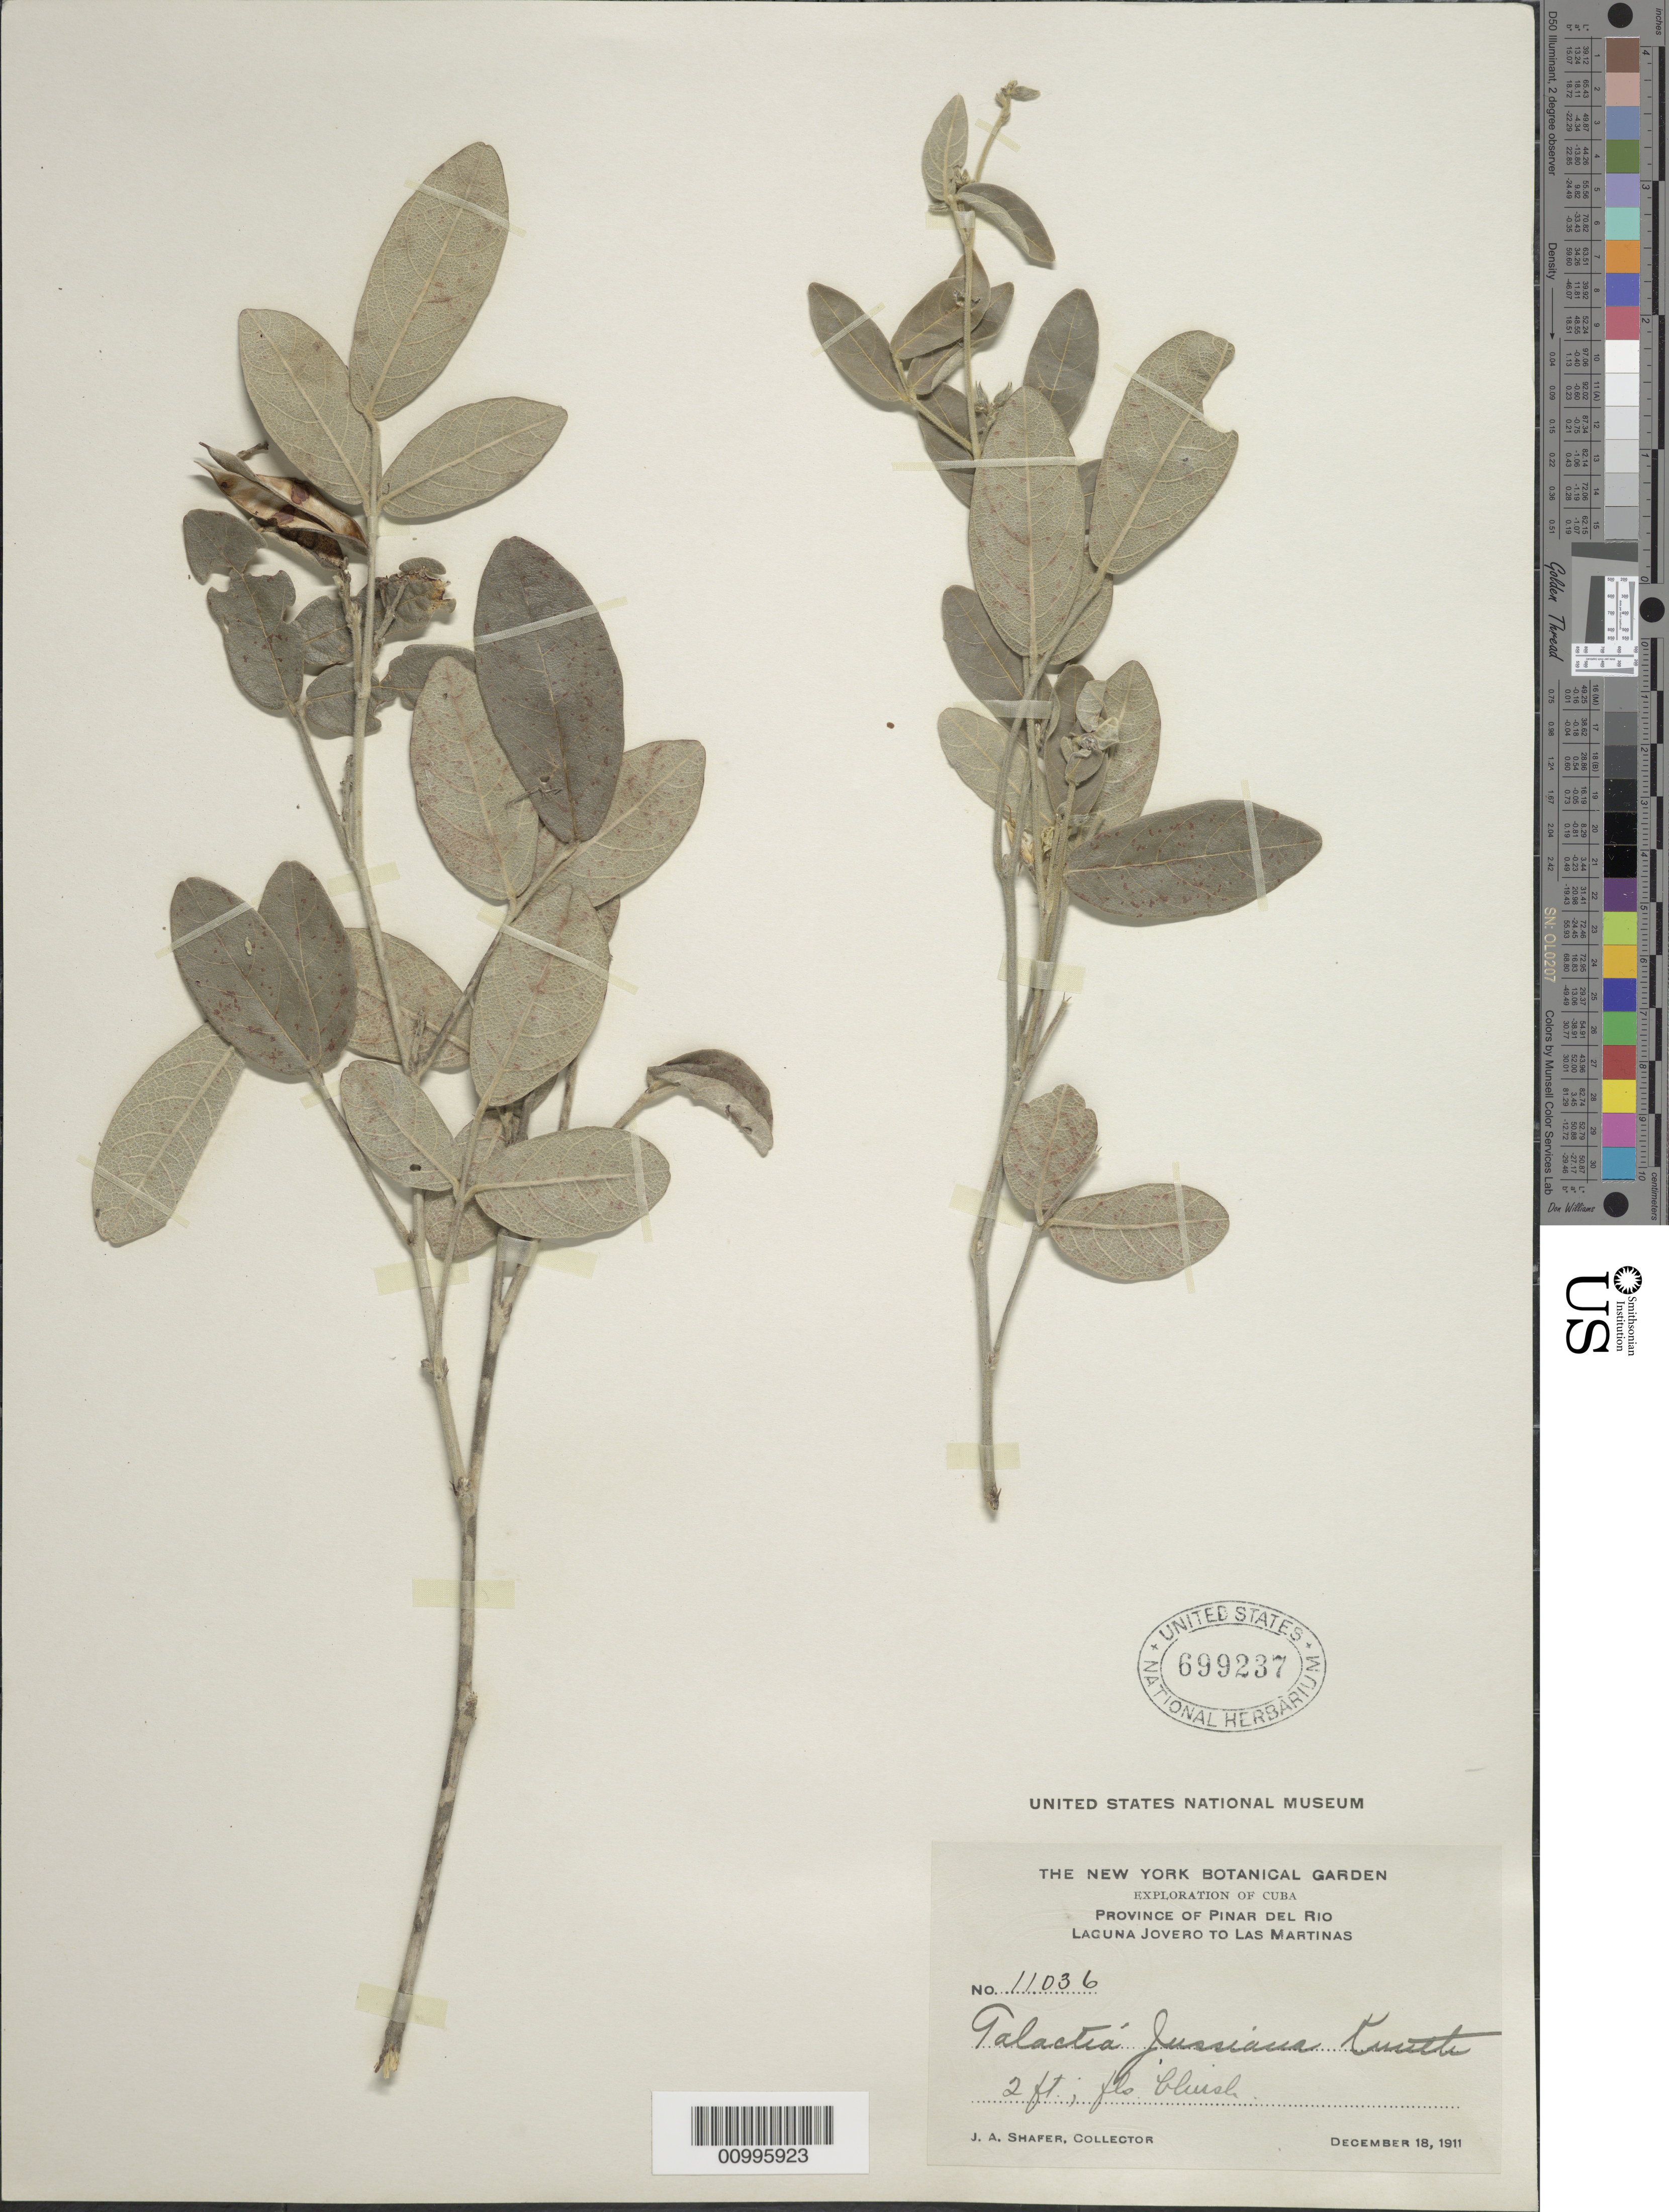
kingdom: Plantae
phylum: Tracheophyta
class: Magnoliopsida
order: Fabales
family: Fabaceae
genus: Galactia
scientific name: Galactia jussiaeana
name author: Kunth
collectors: J. A. Shafer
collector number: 11036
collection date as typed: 18 Dec 1911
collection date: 1911-12-18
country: Cuba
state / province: Pinar del Rio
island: Cuba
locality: Pinar del Rio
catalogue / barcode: US 699237